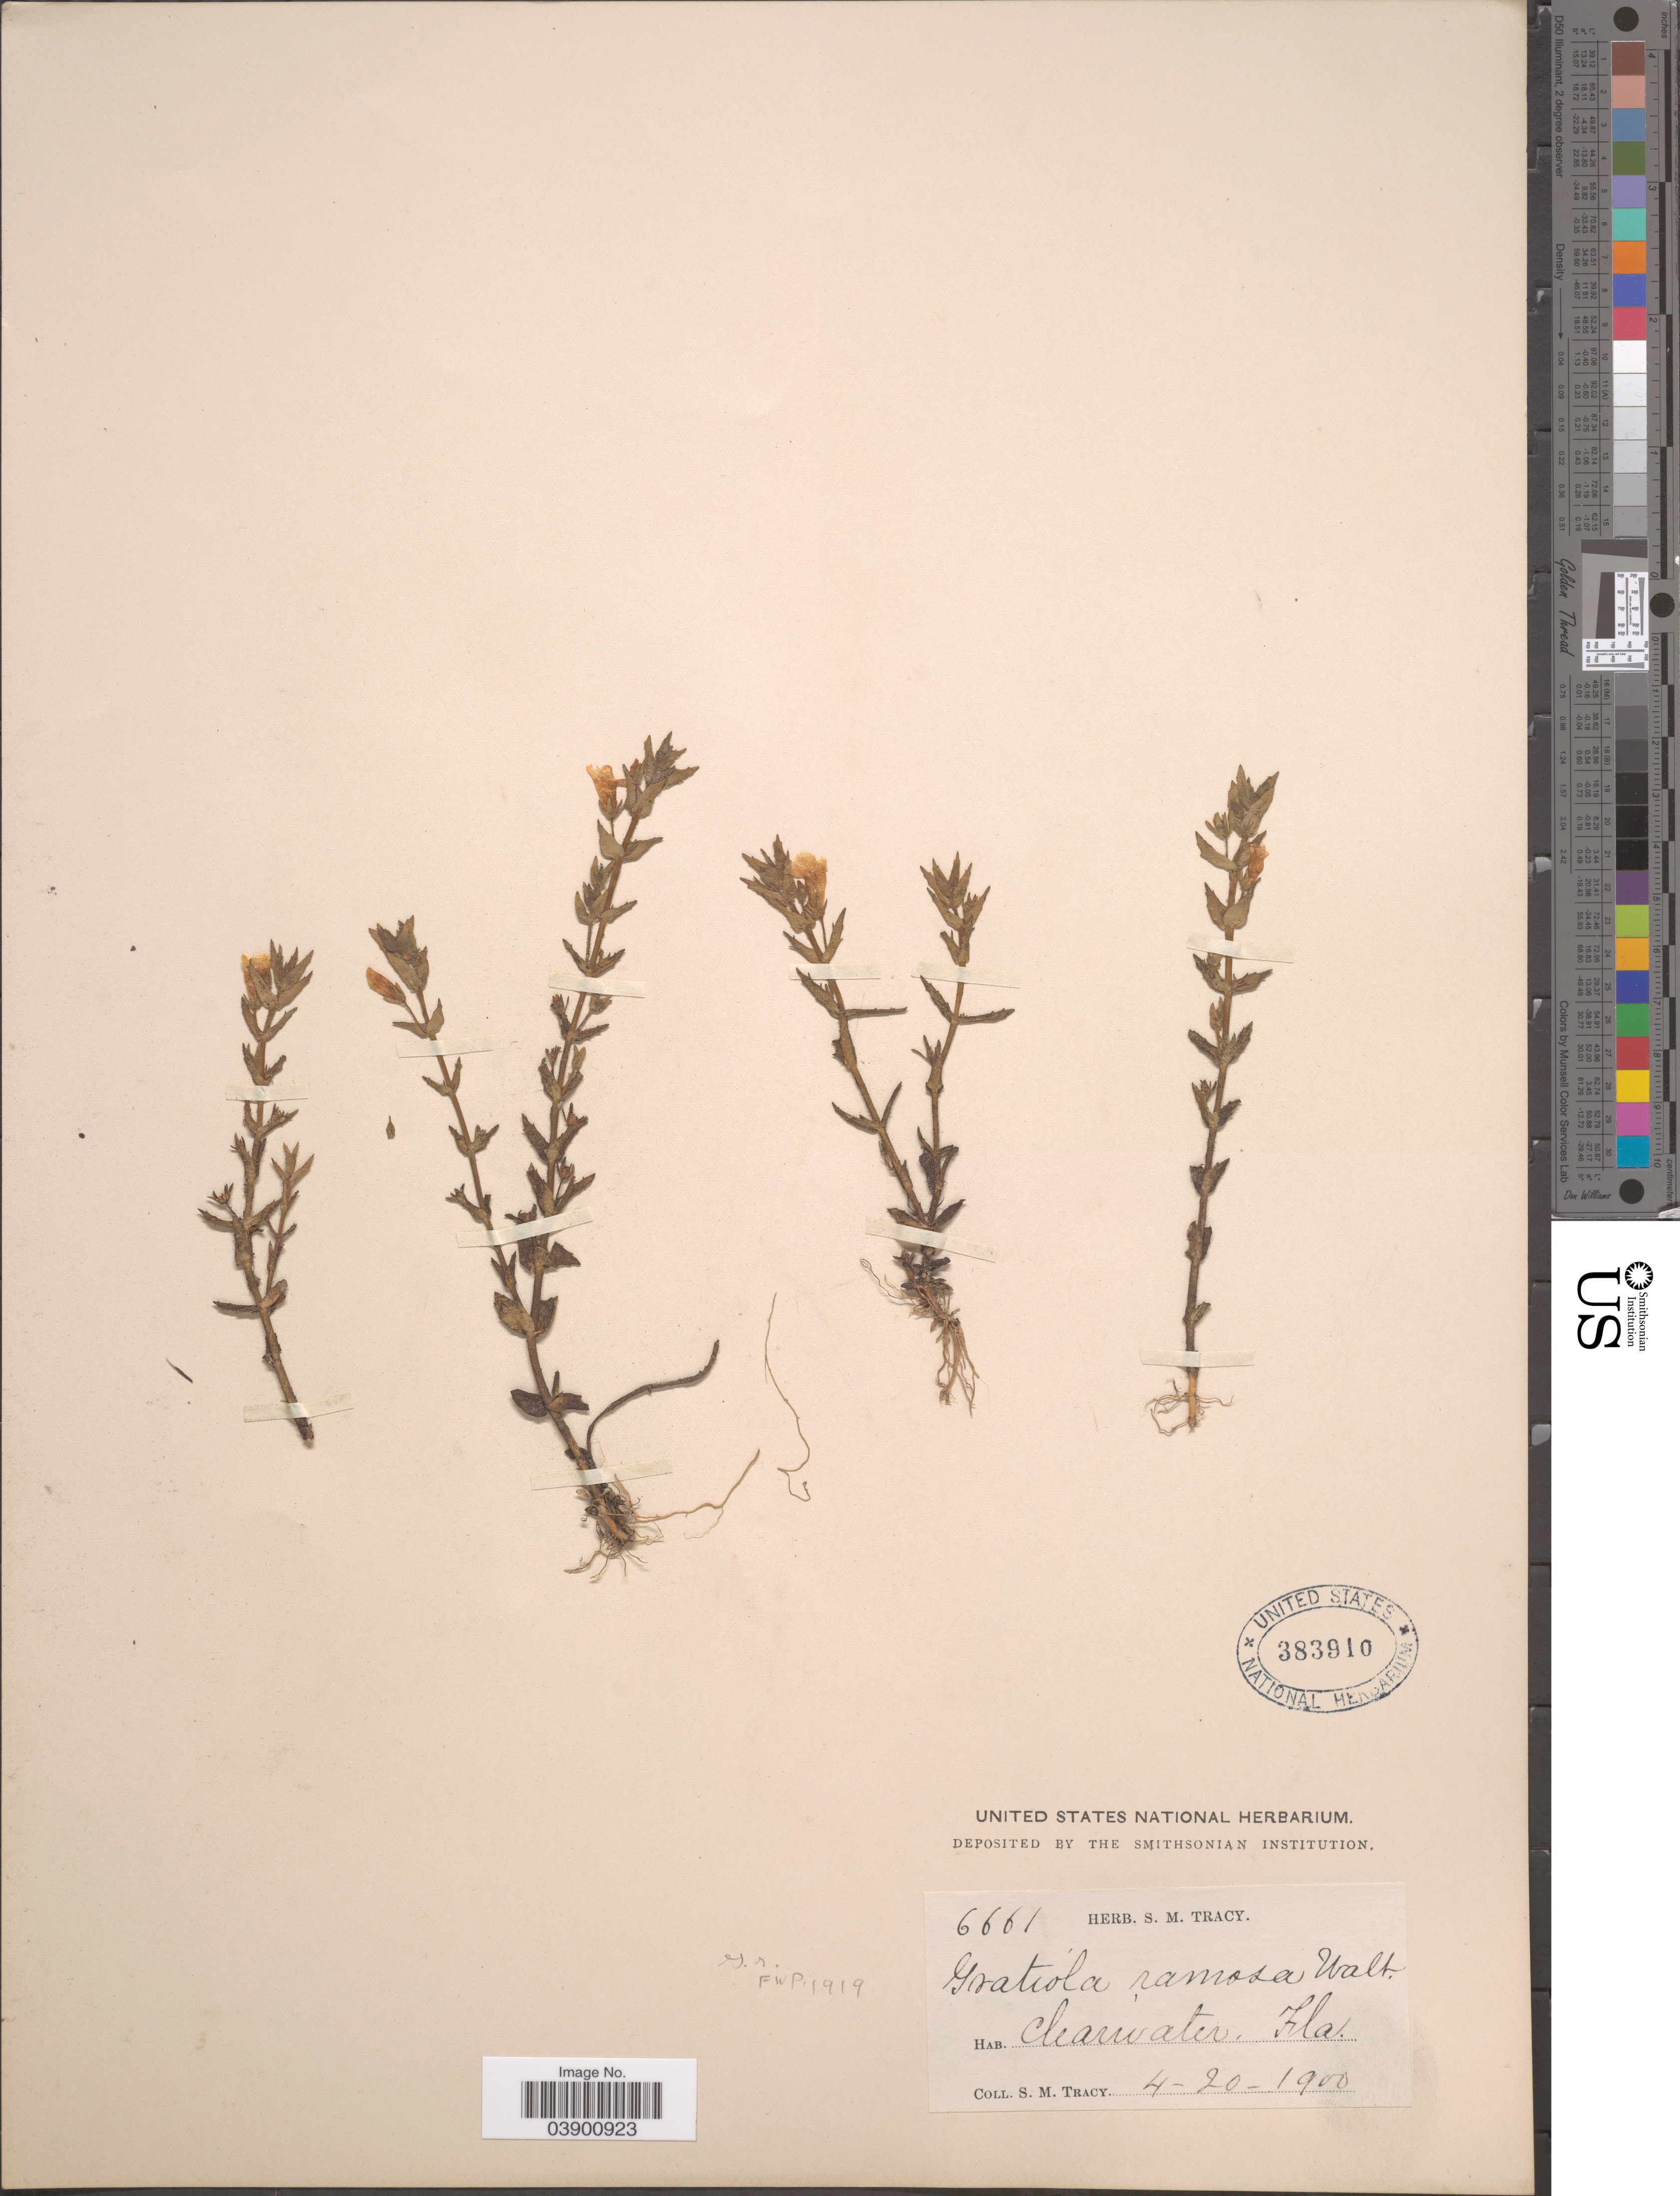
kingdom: Plantae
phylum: Tracheophyta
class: Magnoliopsida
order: Lamiales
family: Plantaginaceae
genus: Gratiola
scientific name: Gratiola ramosa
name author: Walter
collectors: S. M. Tracy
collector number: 6661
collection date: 1900-04-20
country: United States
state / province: Florida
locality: Clearwater.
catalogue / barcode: US 383910